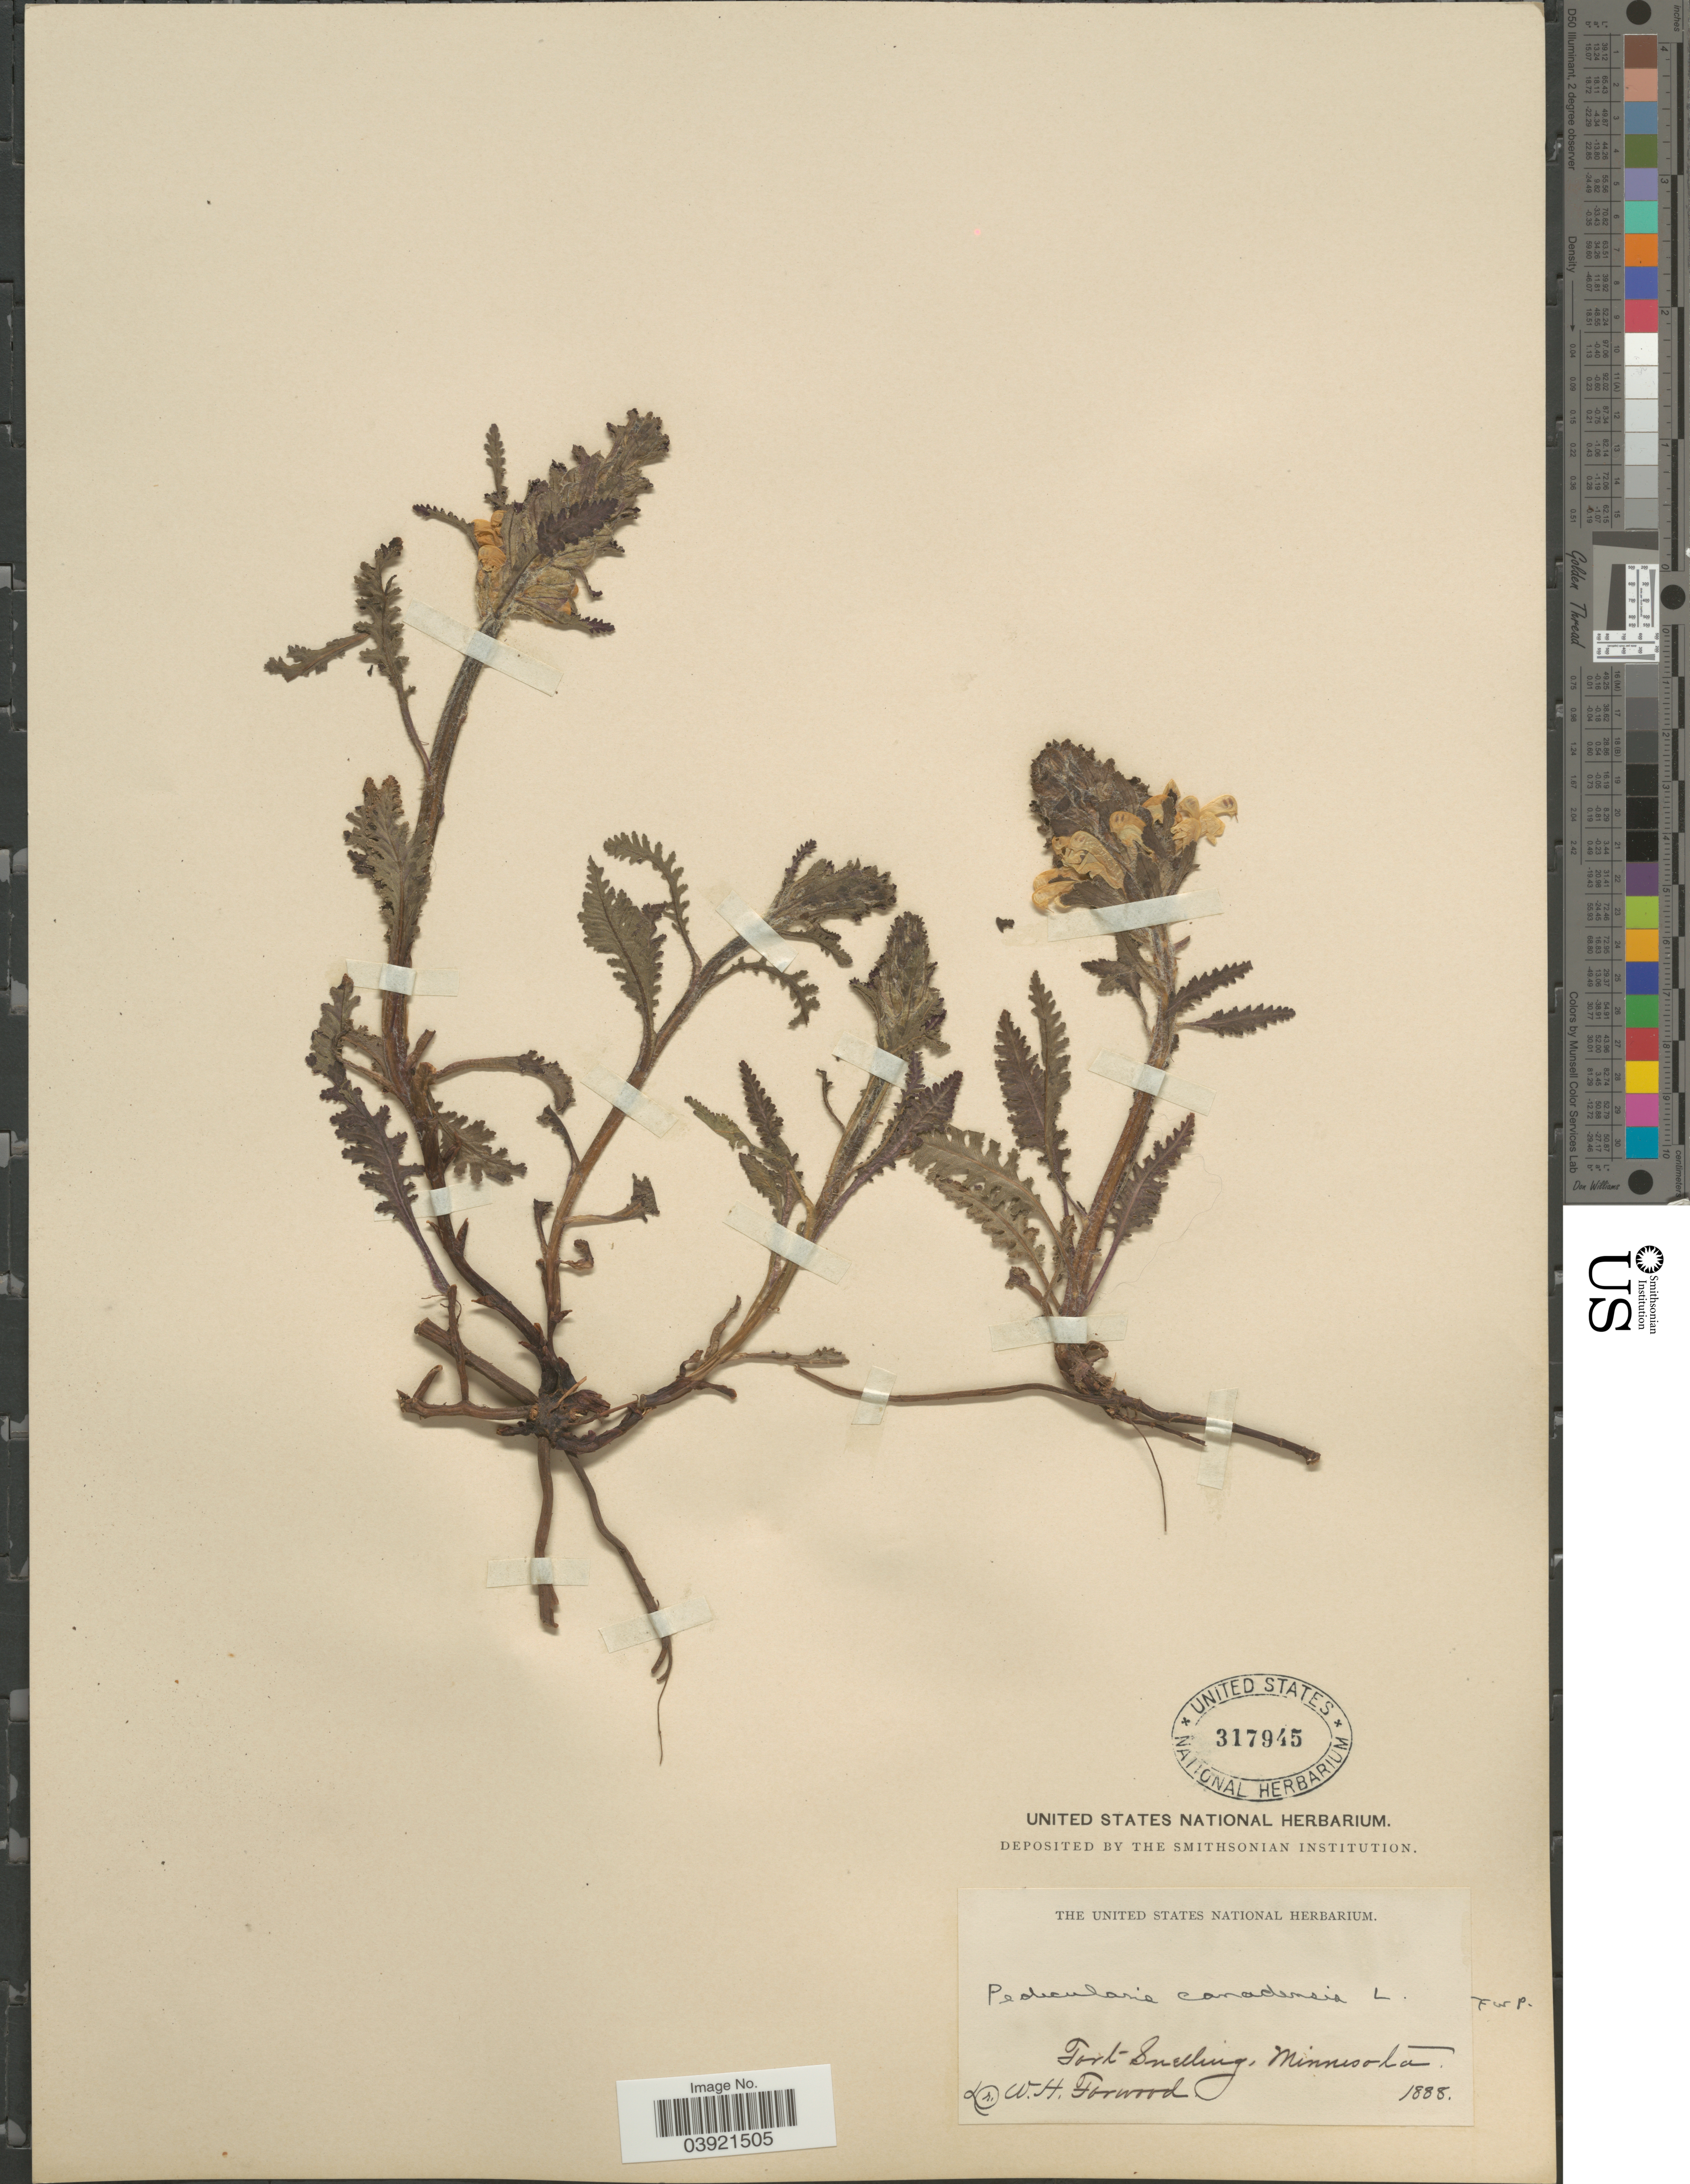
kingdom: Plantae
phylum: Tracheophyta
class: Magnoliopsida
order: Lamiales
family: Orobanchaceae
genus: Pedicularis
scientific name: Pedicularis canadensis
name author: L.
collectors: W. Forwood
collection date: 1888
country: United States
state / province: Minnesota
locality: Fort Snelling.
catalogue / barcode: US 317945